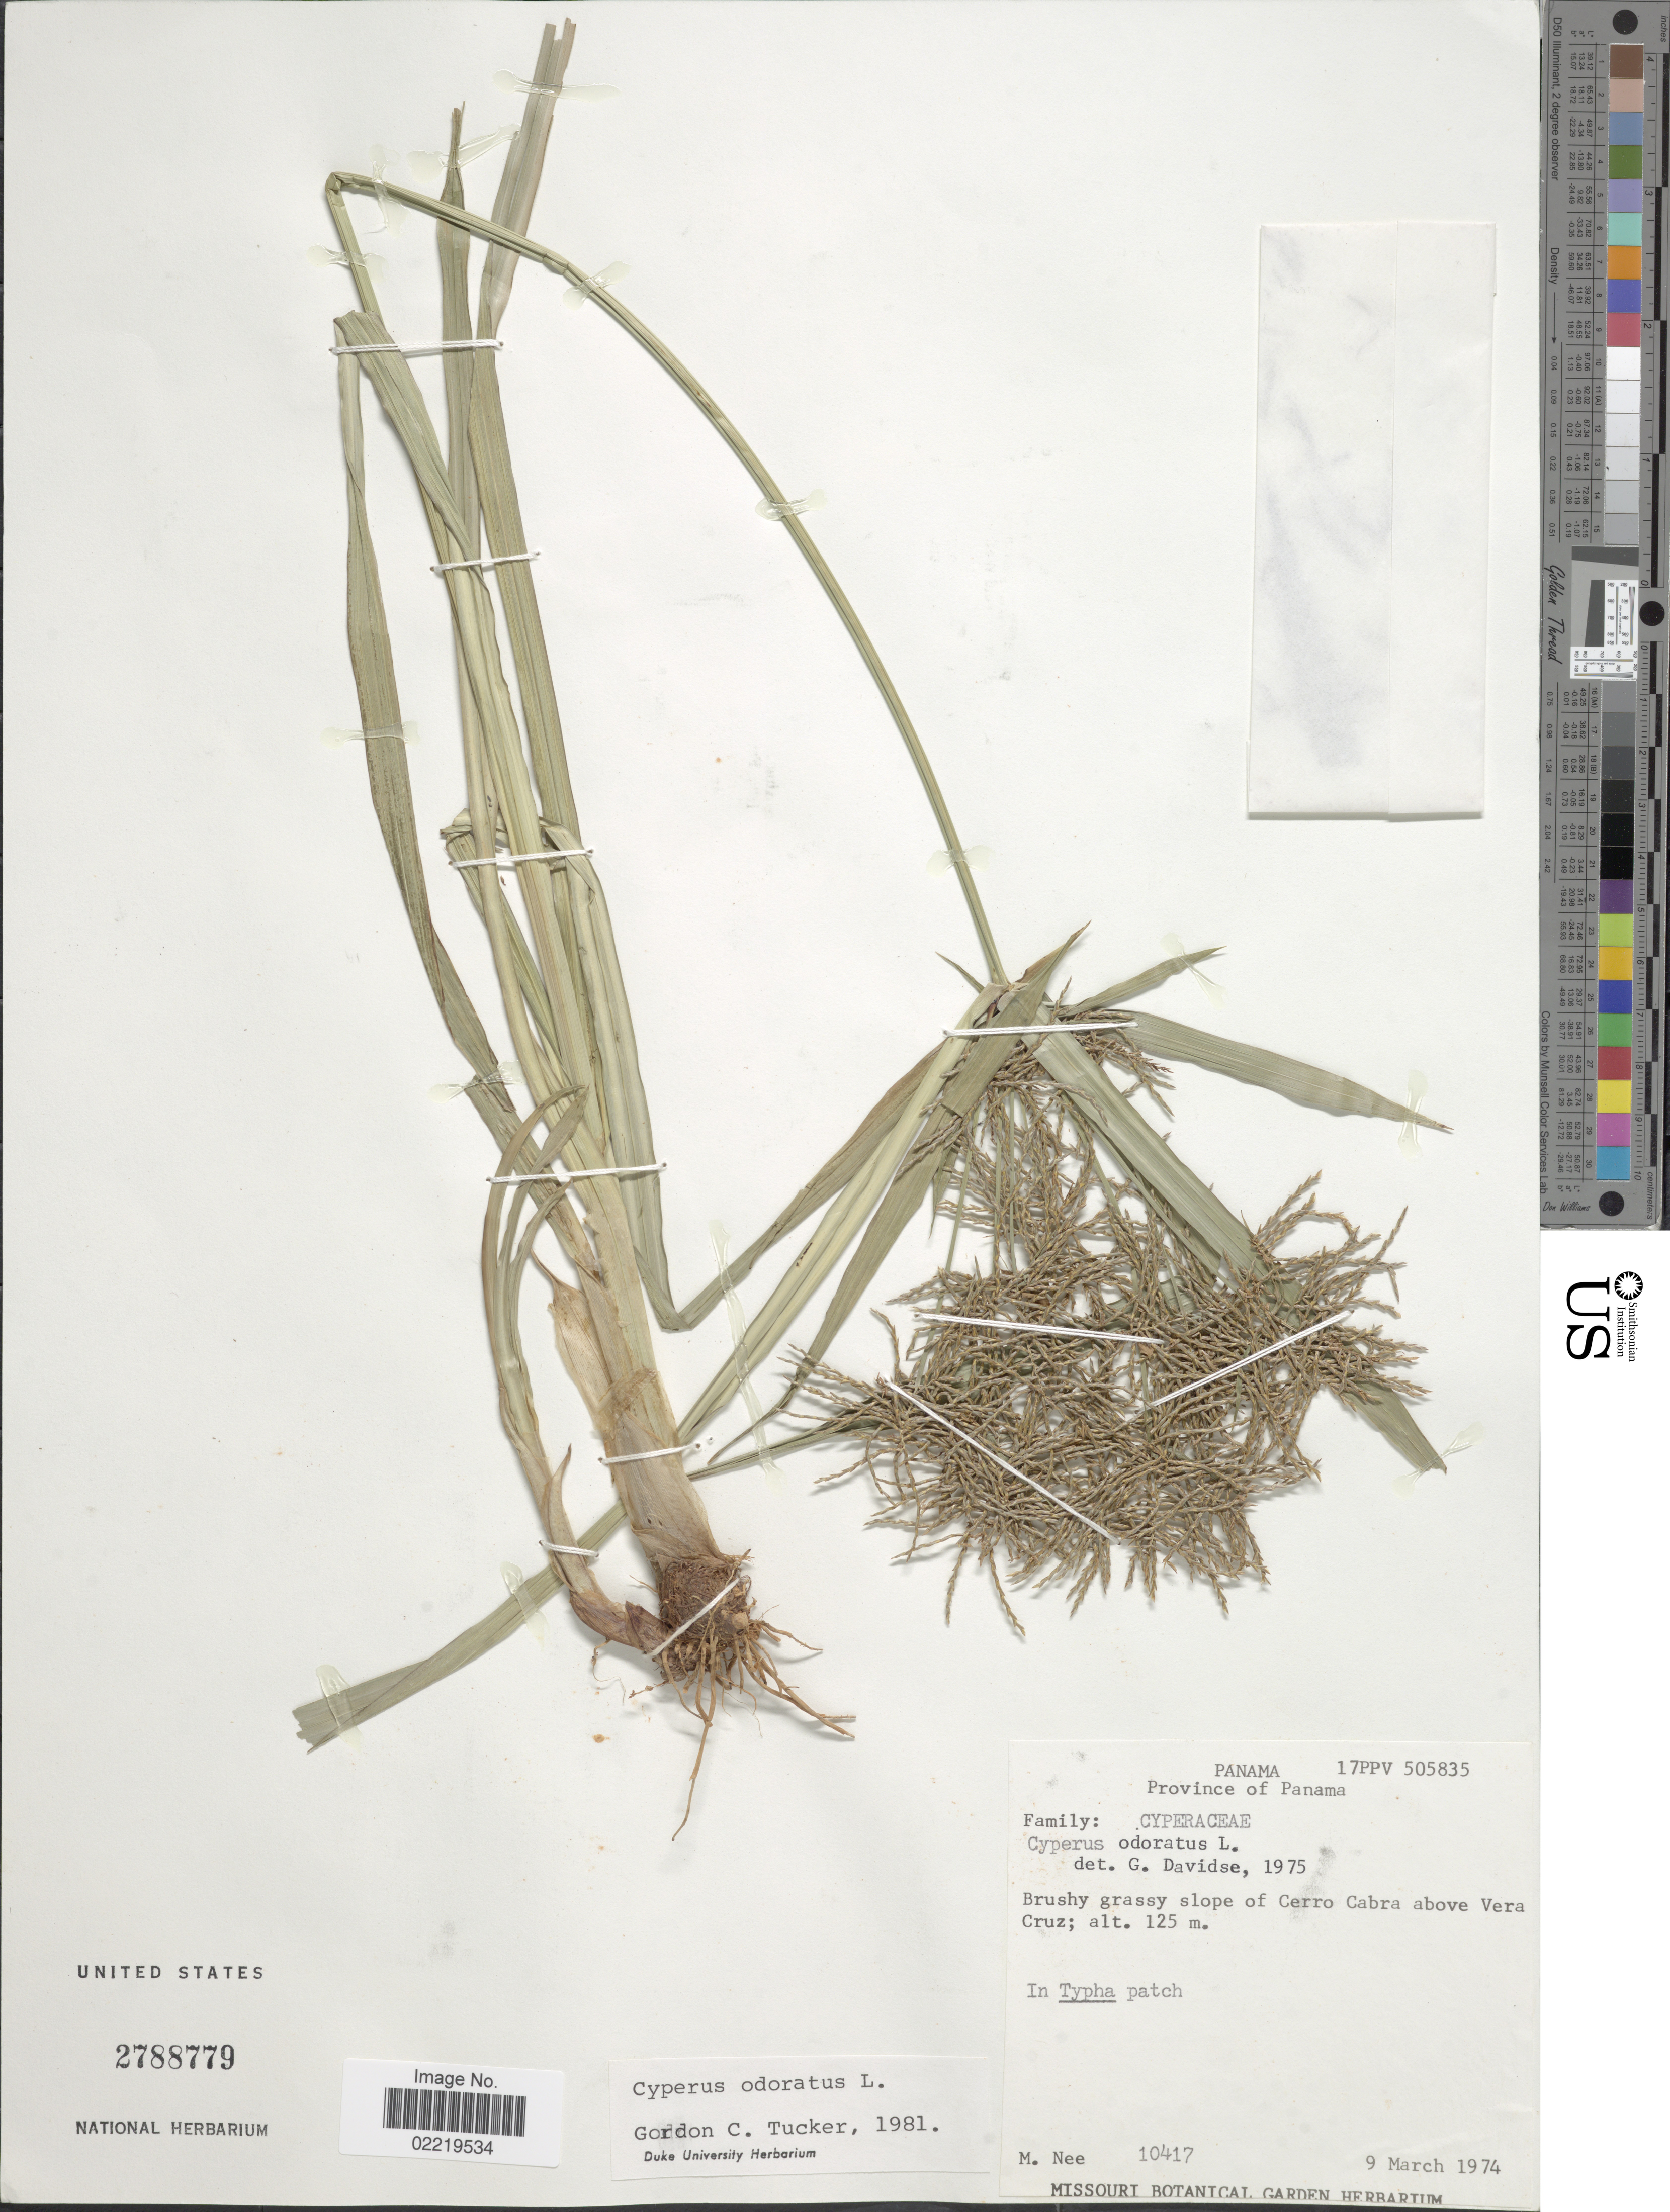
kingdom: Plantae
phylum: Tracheophyta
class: Liliopsida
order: Poales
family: Cyperaceae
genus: Cyperus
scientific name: Cyperus odoratus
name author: L.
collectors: M. Nee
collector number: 10417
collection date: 1974-03-09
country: Panama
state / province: Panamá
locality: Brushy grassy slope of Cerro Cabra above Vera Cruz.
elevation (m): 125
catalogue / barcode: US 2788779